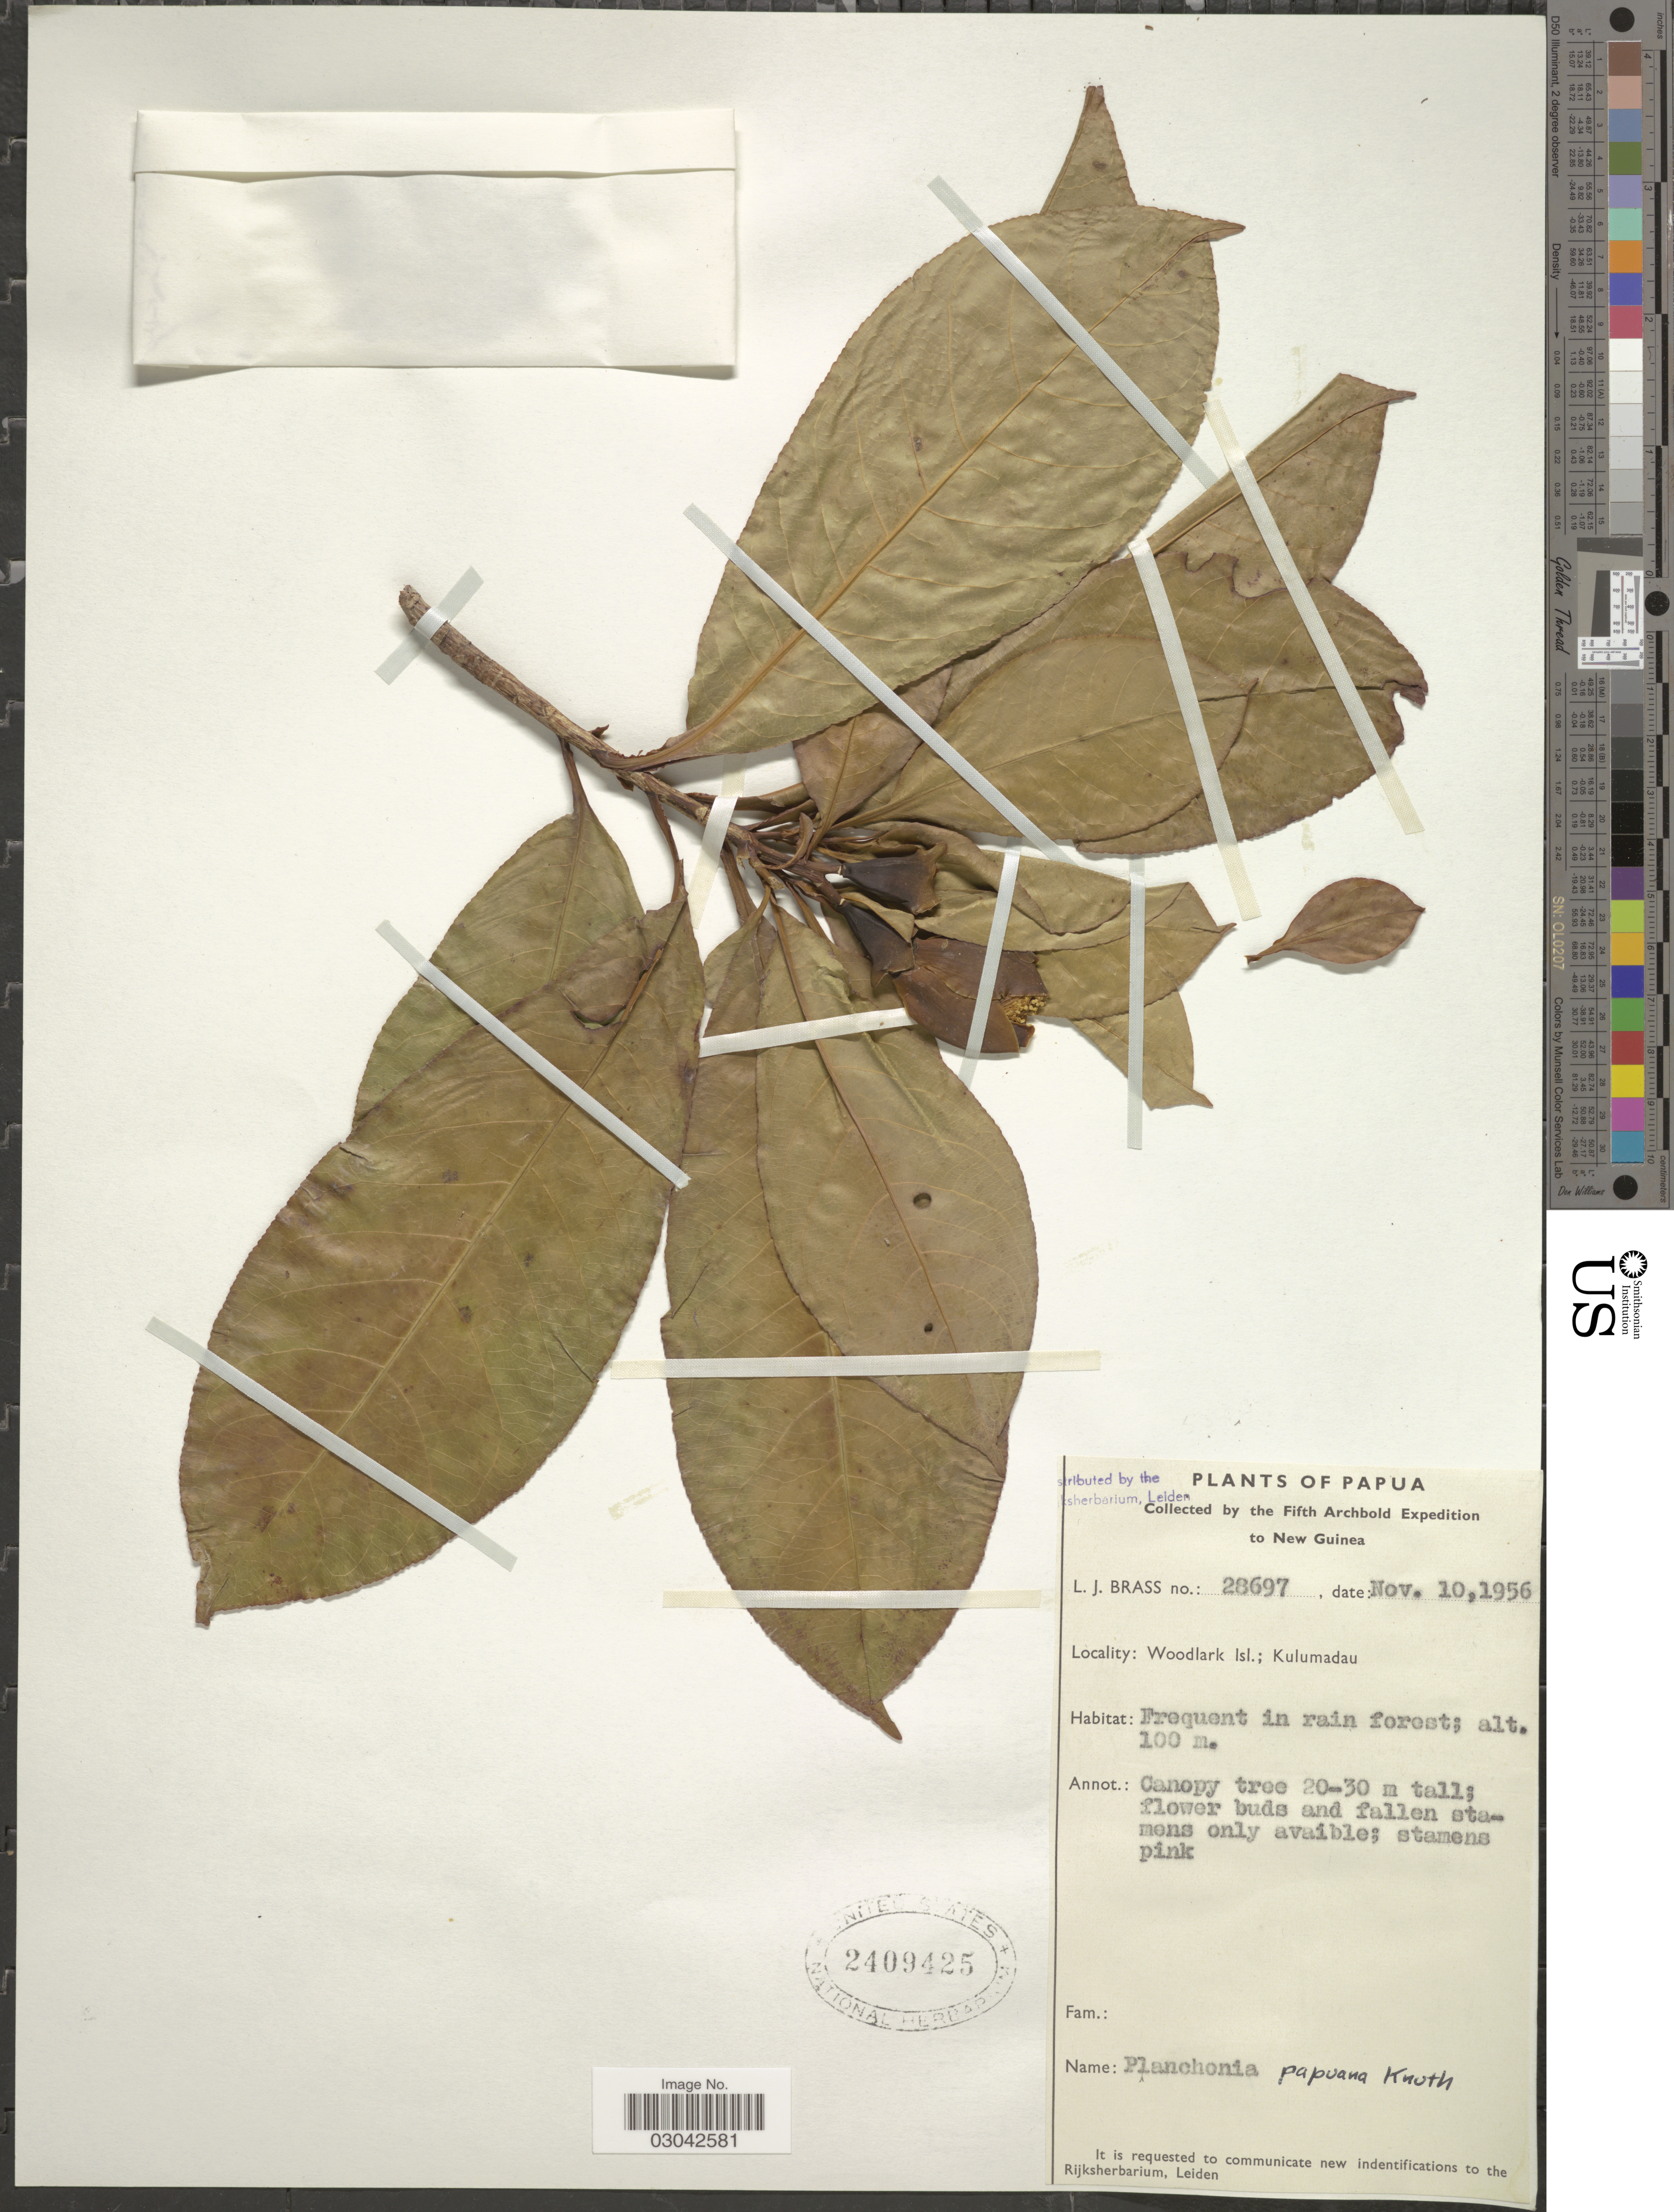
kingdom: Plantae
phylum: Tracheophyta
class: Magnoliopsida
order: Ericales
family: Lecythidaceae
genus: Planchonia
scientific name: Planchonia papuana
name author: Kunth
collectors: L. J. Brass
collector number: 28697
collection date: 1956-11-10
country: Papua New Guinea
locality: Papua. New Guinea. Woodlark Isl.; Kulumadau.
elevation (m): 100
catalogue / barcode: US 2409425